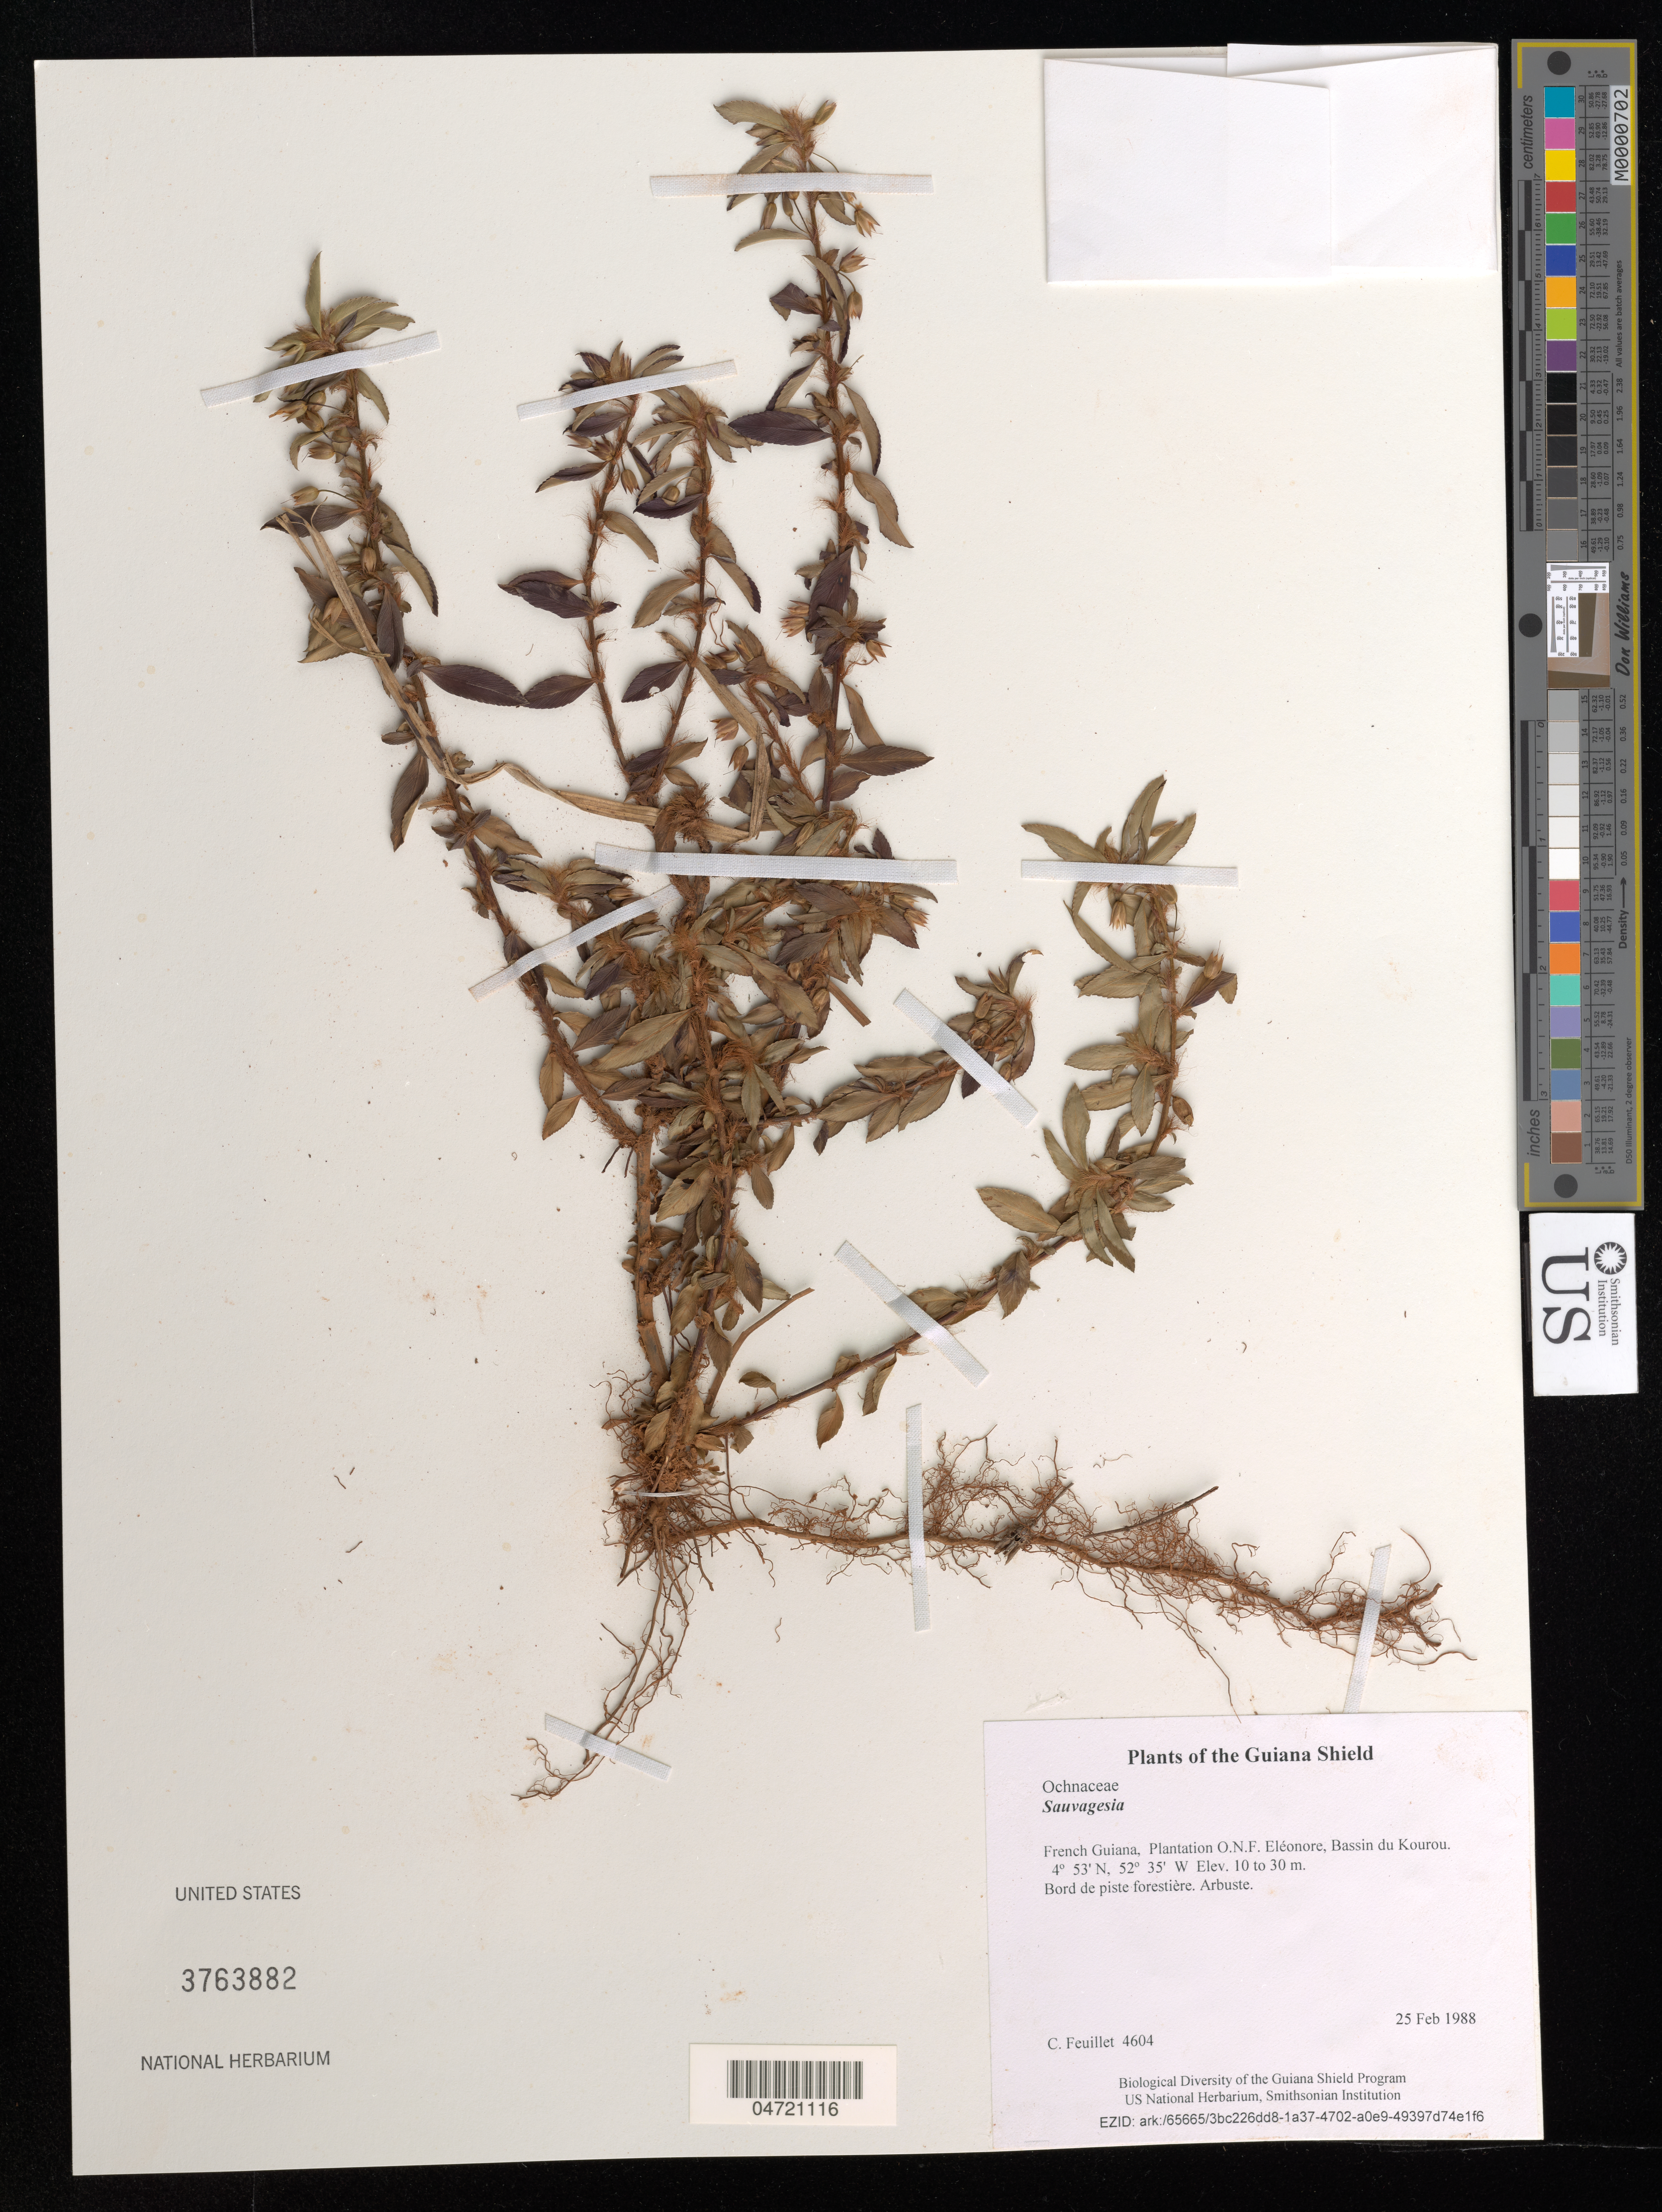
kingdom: Plantae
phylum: Tracheophyta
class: Magnoliopsida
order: Malpighiales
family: Ochnaceae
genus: Sauvagesia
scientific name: Sauvagesia sp.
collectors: C. Feuillet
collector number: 4604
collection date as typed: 25 Feb 1988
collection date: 1988-02-25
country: French Guiana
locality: Plantation O.N.F. Eléonore, Bassin du Kourou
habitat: Bord de piste forestière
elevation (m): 10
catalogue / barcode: US 3763882